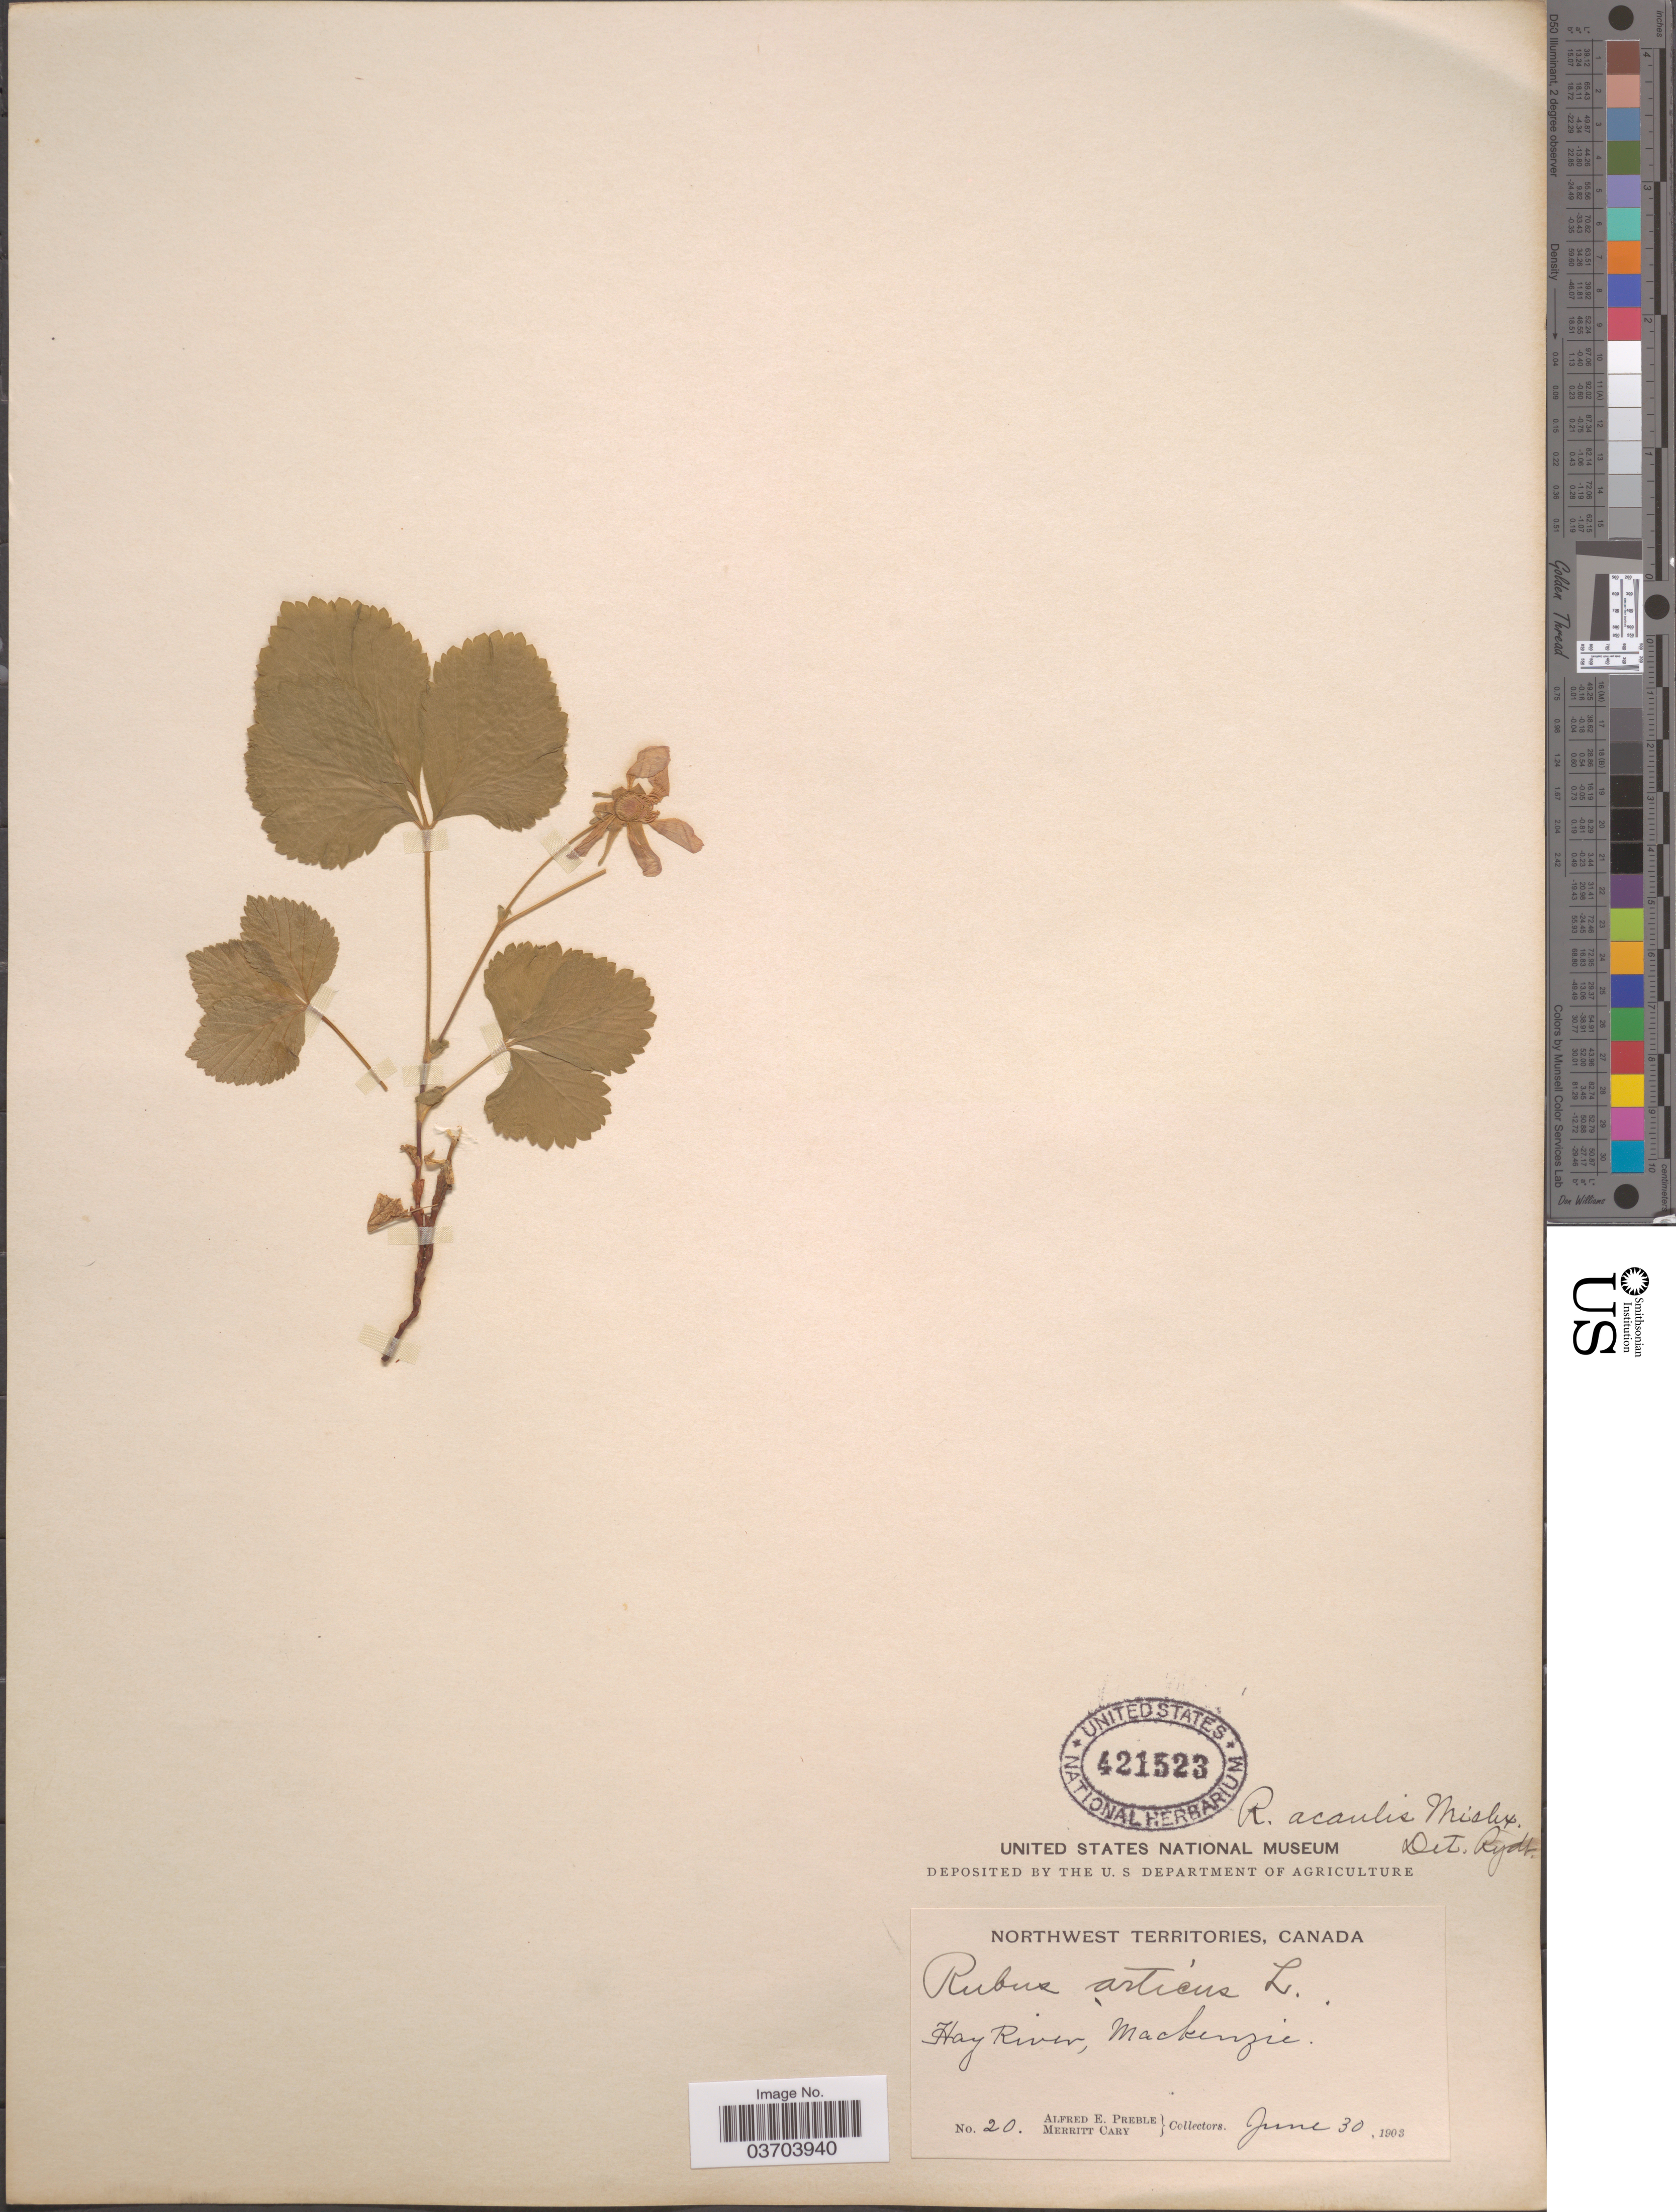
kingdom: Plantae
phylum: Tracheophyta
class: Magnoliopsida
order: Rosales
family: Rosaceae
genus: Rubus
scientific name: Rubus acaulis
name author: Michx.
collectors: A. Preble & M. Cary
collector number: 20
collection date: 1903-06-30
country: Canada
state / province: Northwest Territories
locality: Hay River, Mackenzie.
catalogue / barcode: US 421523